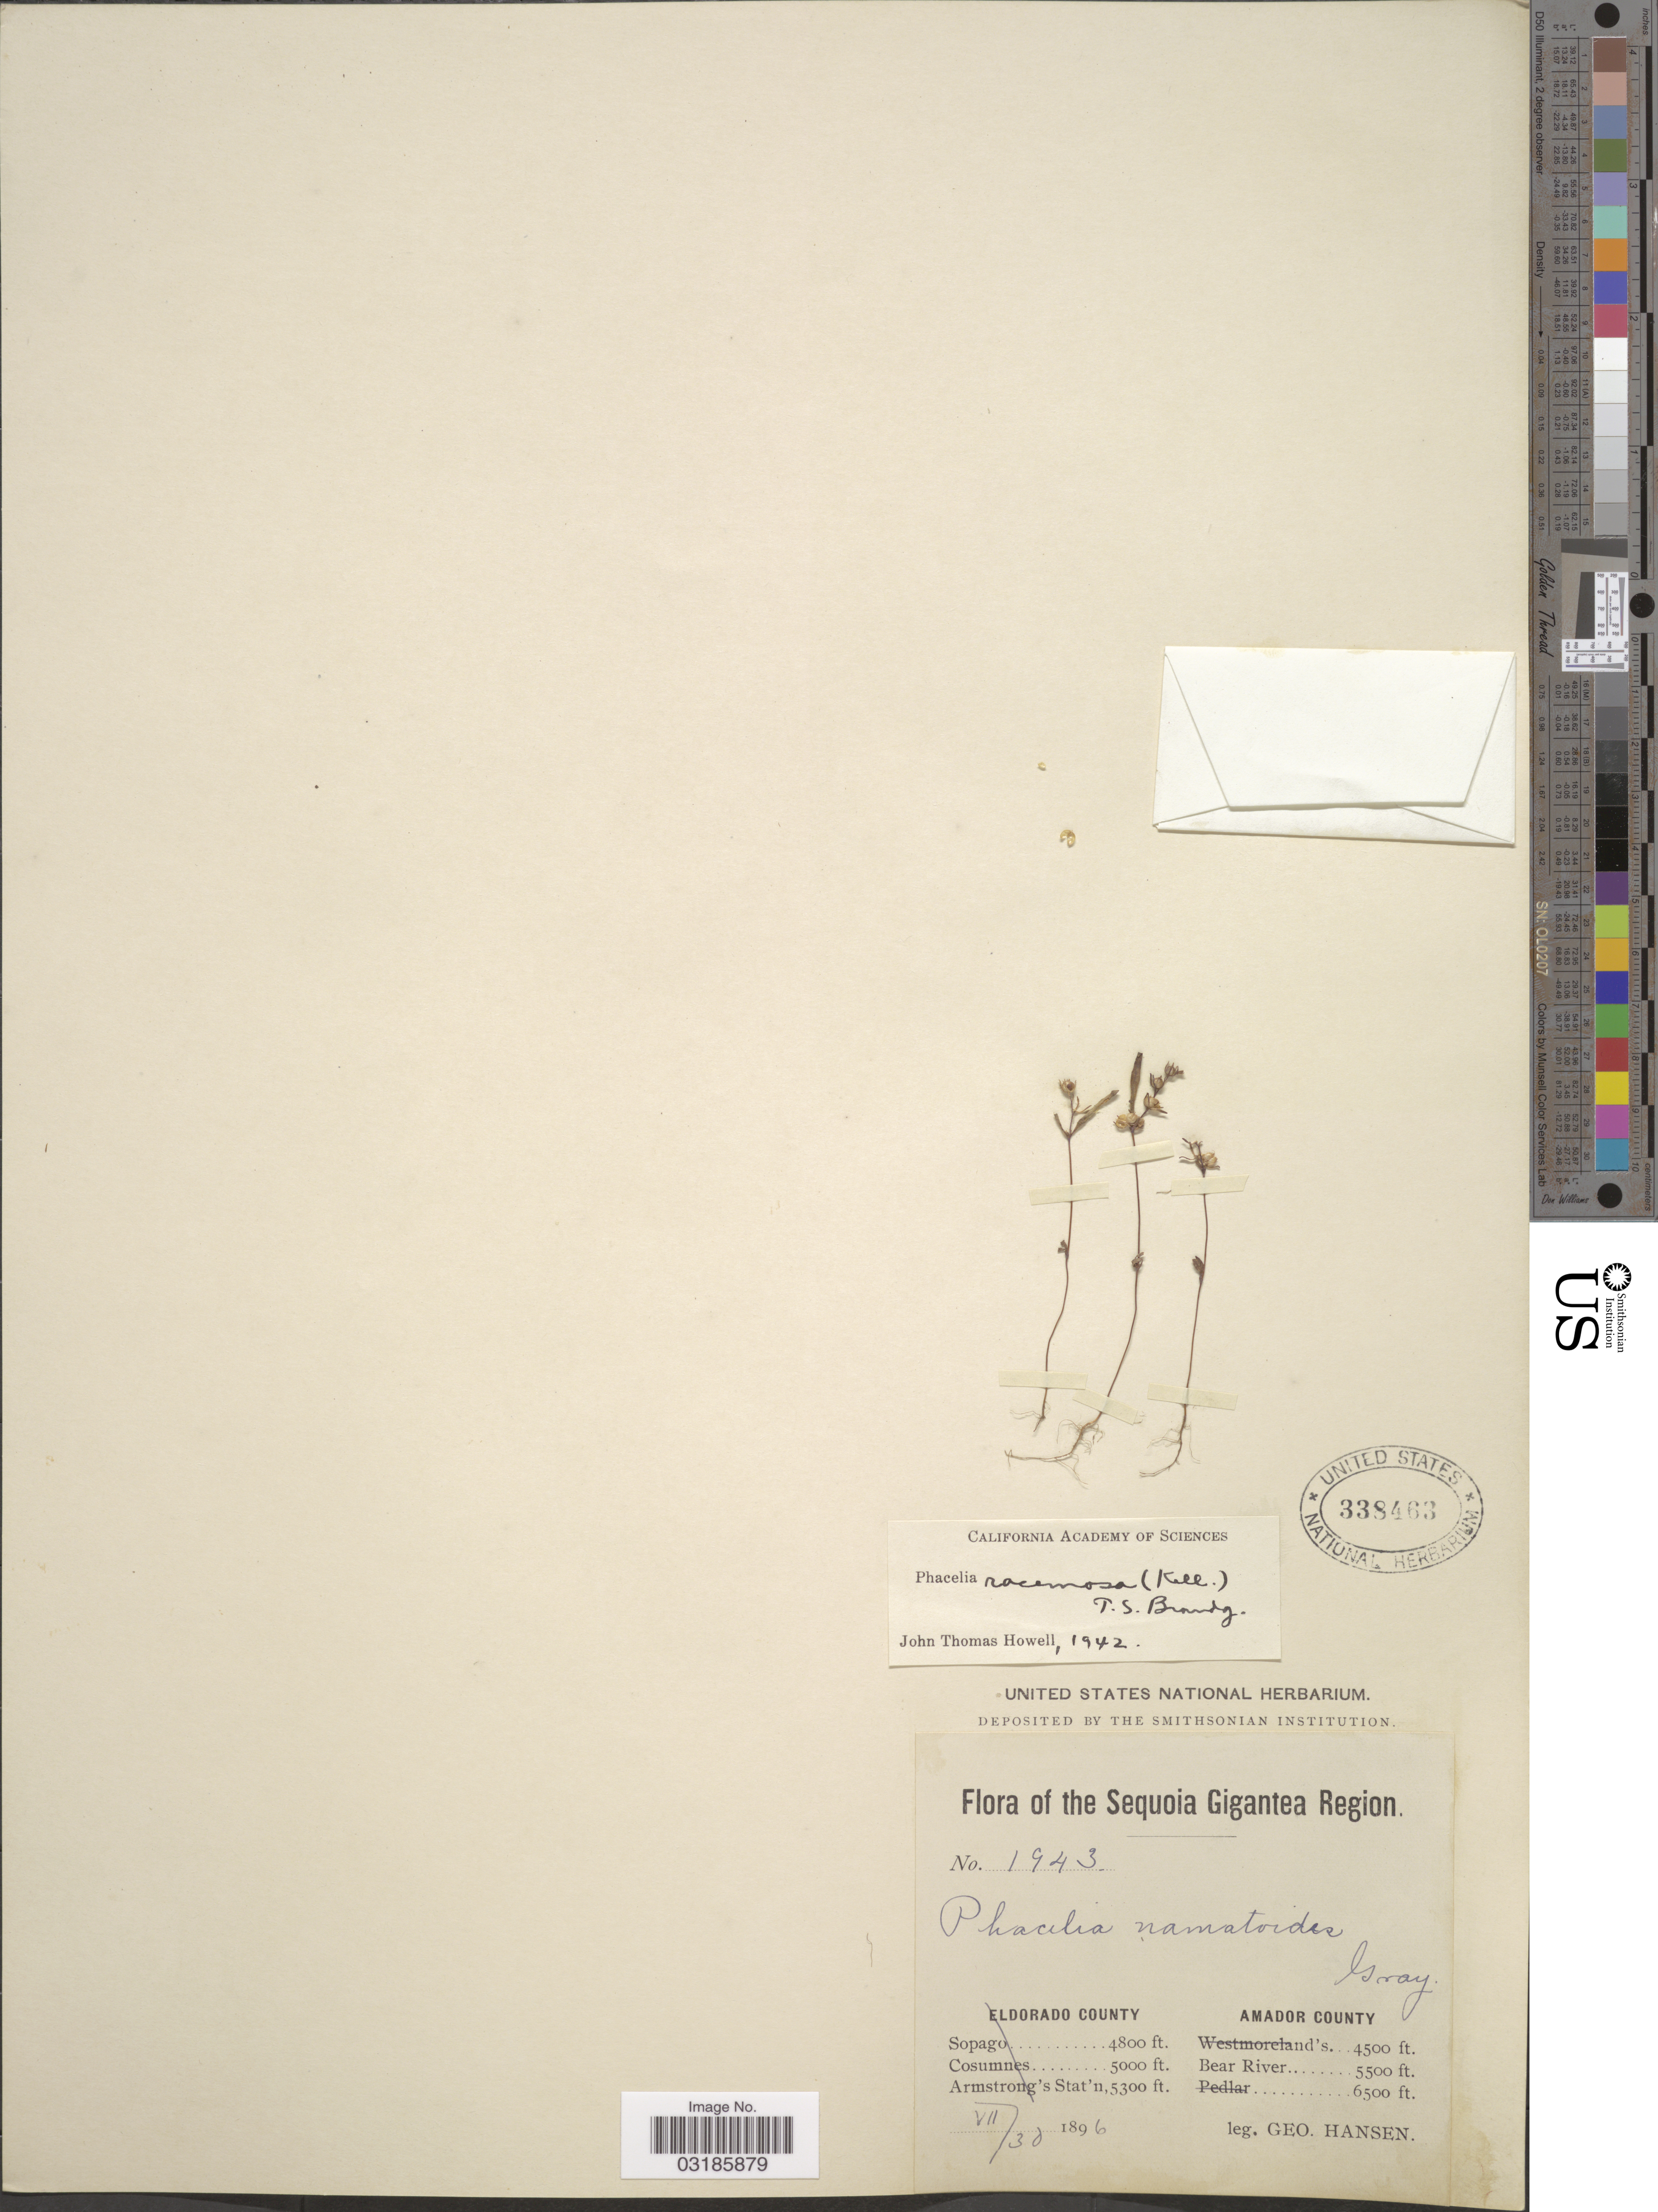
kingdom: Plantae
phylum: Tracheophyta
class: Magnoliopsida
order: Boraginales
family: Hydrophyllaceae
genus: Phacelia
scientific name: Phacelia racemosa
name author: (Kellogg) A. Heller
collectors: G. Hansen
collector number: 1943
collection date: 1896-07-30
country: United States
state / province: California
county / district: Amador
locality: Sequoia Gigantea Region. Amador County. Bear River.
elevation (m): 1676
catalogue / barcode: US 338463